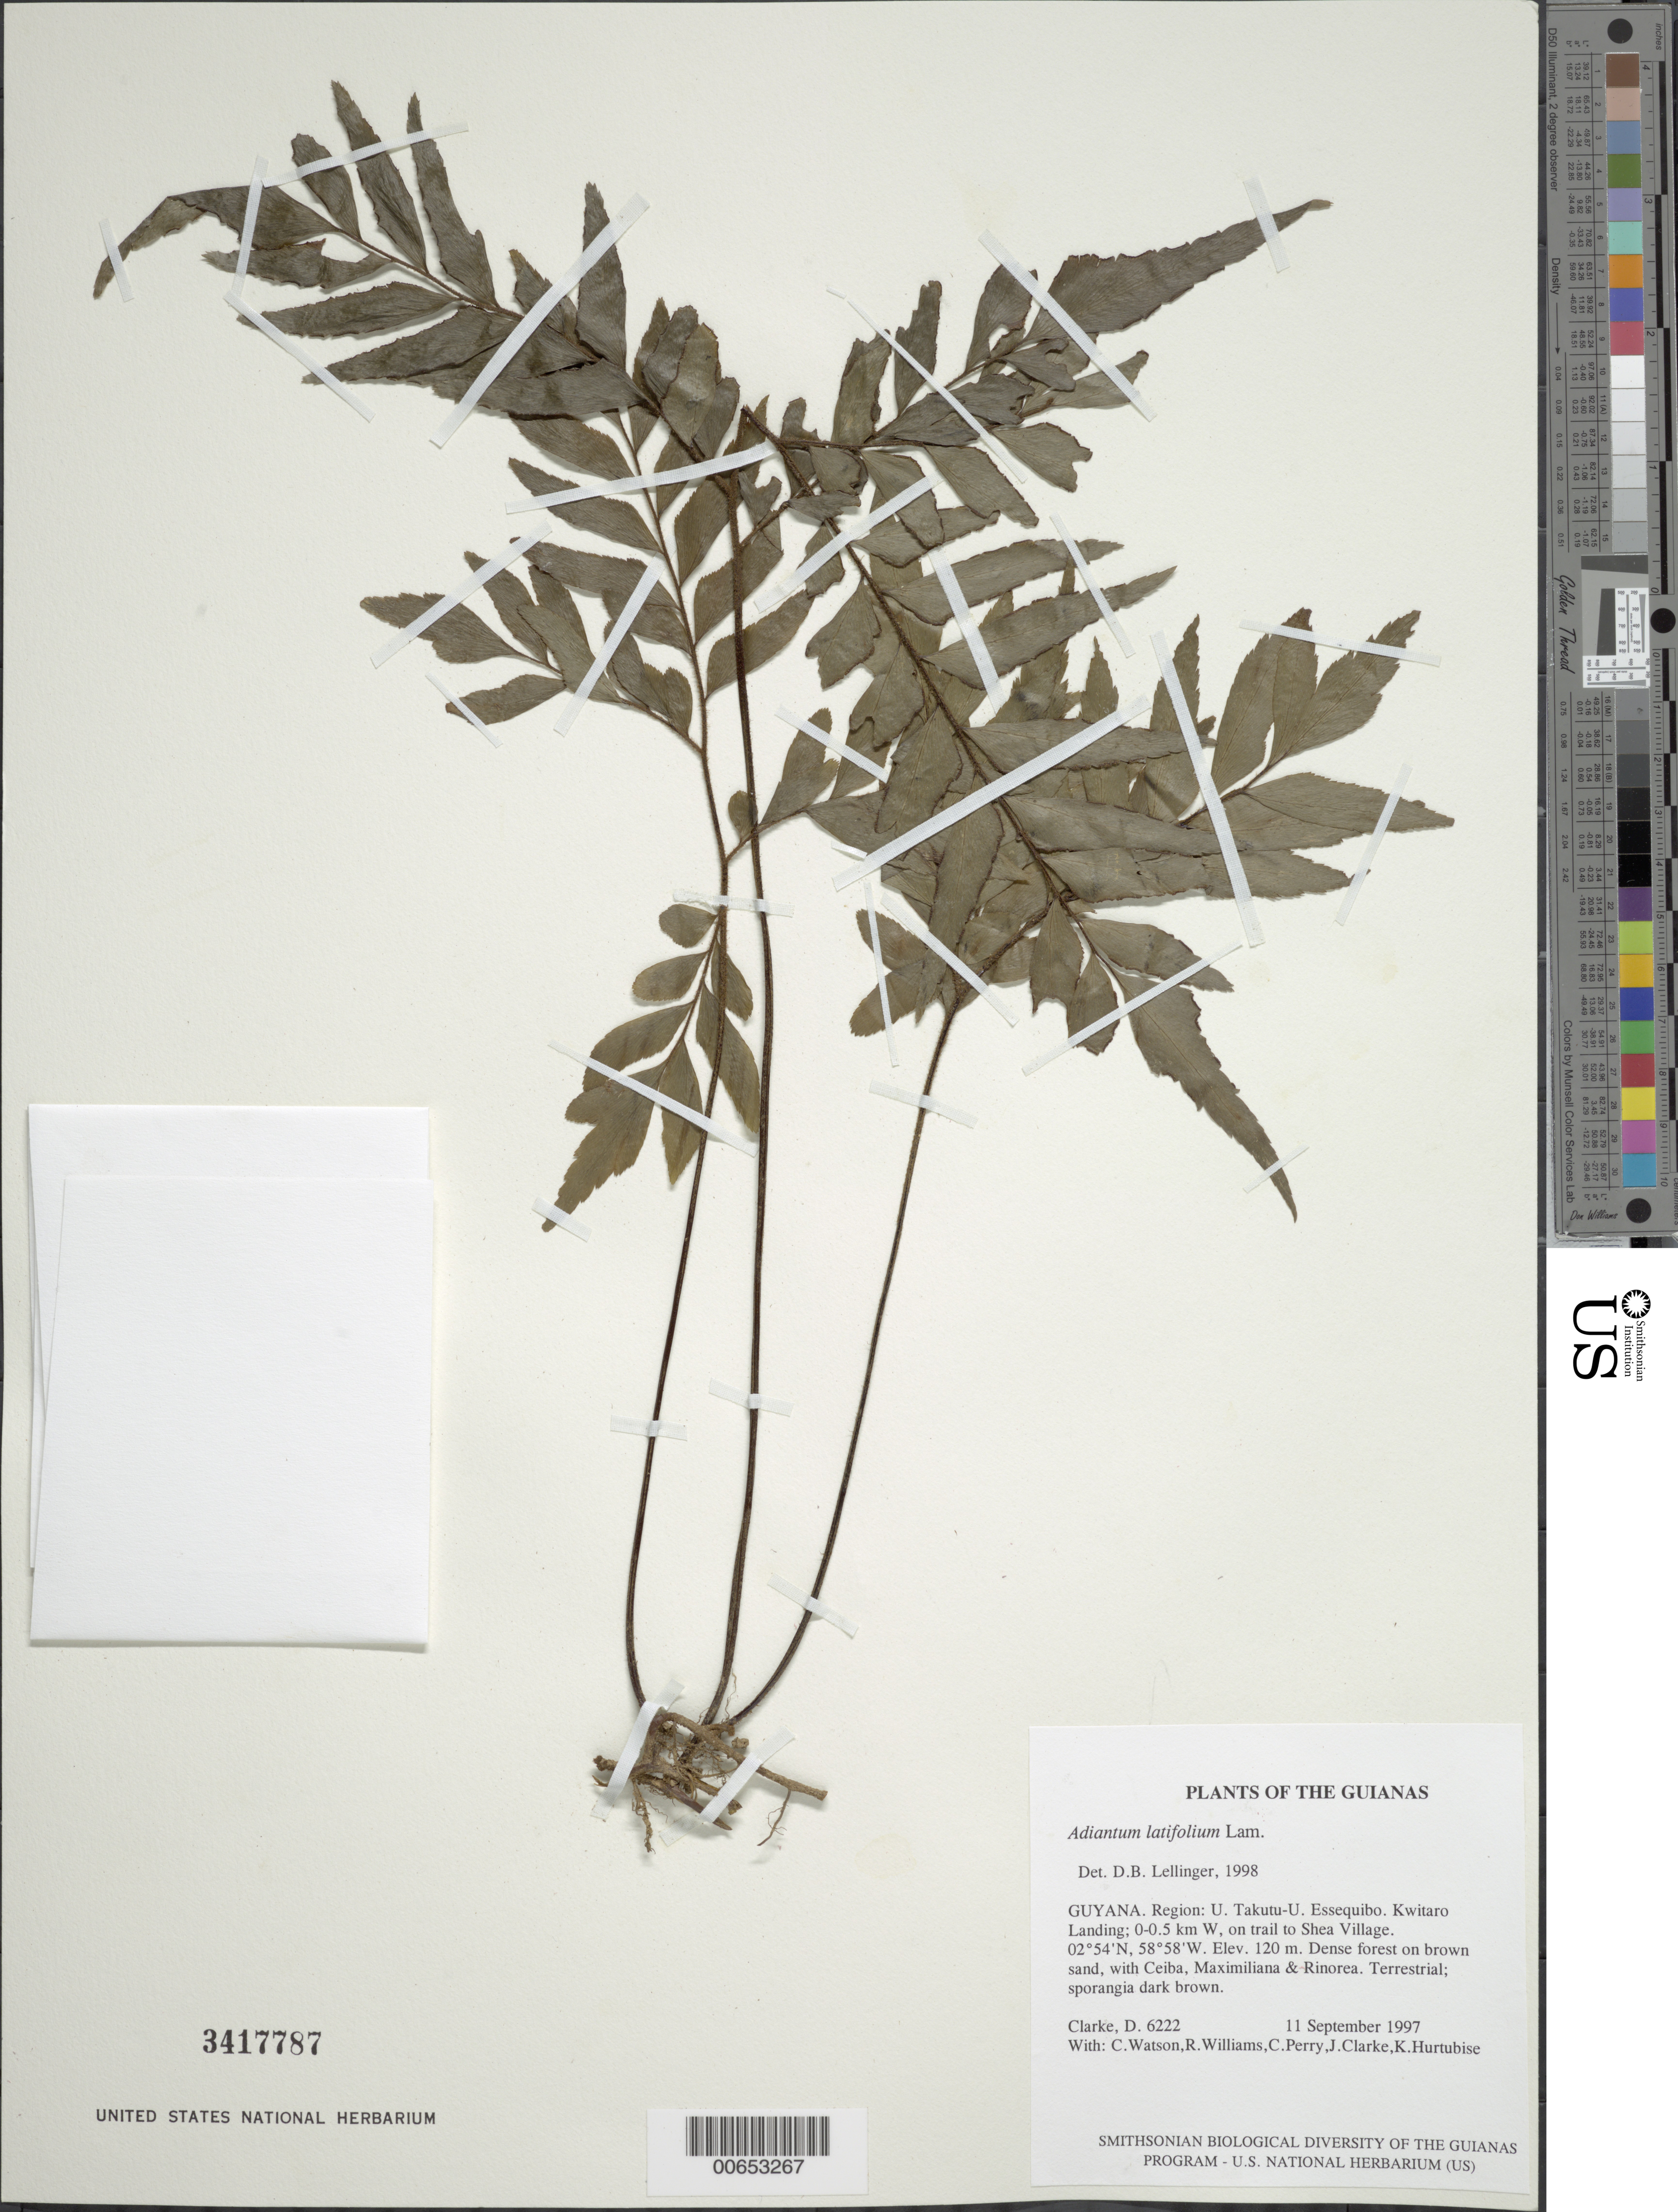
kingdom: Plantae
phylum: Tracheophyta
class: Polypodiopsida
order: Polypodiales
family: Pteridaceae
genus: Adiantum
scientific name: Adiantum argutum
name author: Splitg.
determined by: Boudrie, M.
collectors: H. D. Clarke, C. Watson, R. Williams, C. Perry, J. Clarke & K. Hurtubise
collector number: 6222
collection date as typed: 11 September 1997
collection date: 1997-09-11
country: Guyana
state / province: U. Takutu-U. Essequibo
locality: Kwitaro Landing; 0-0.5 km W, on trail to Shea Village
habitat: Dense forest on brown sand, with Ceiba, Maximiliana & Rinorea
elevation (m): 120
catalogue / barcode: US 3417787